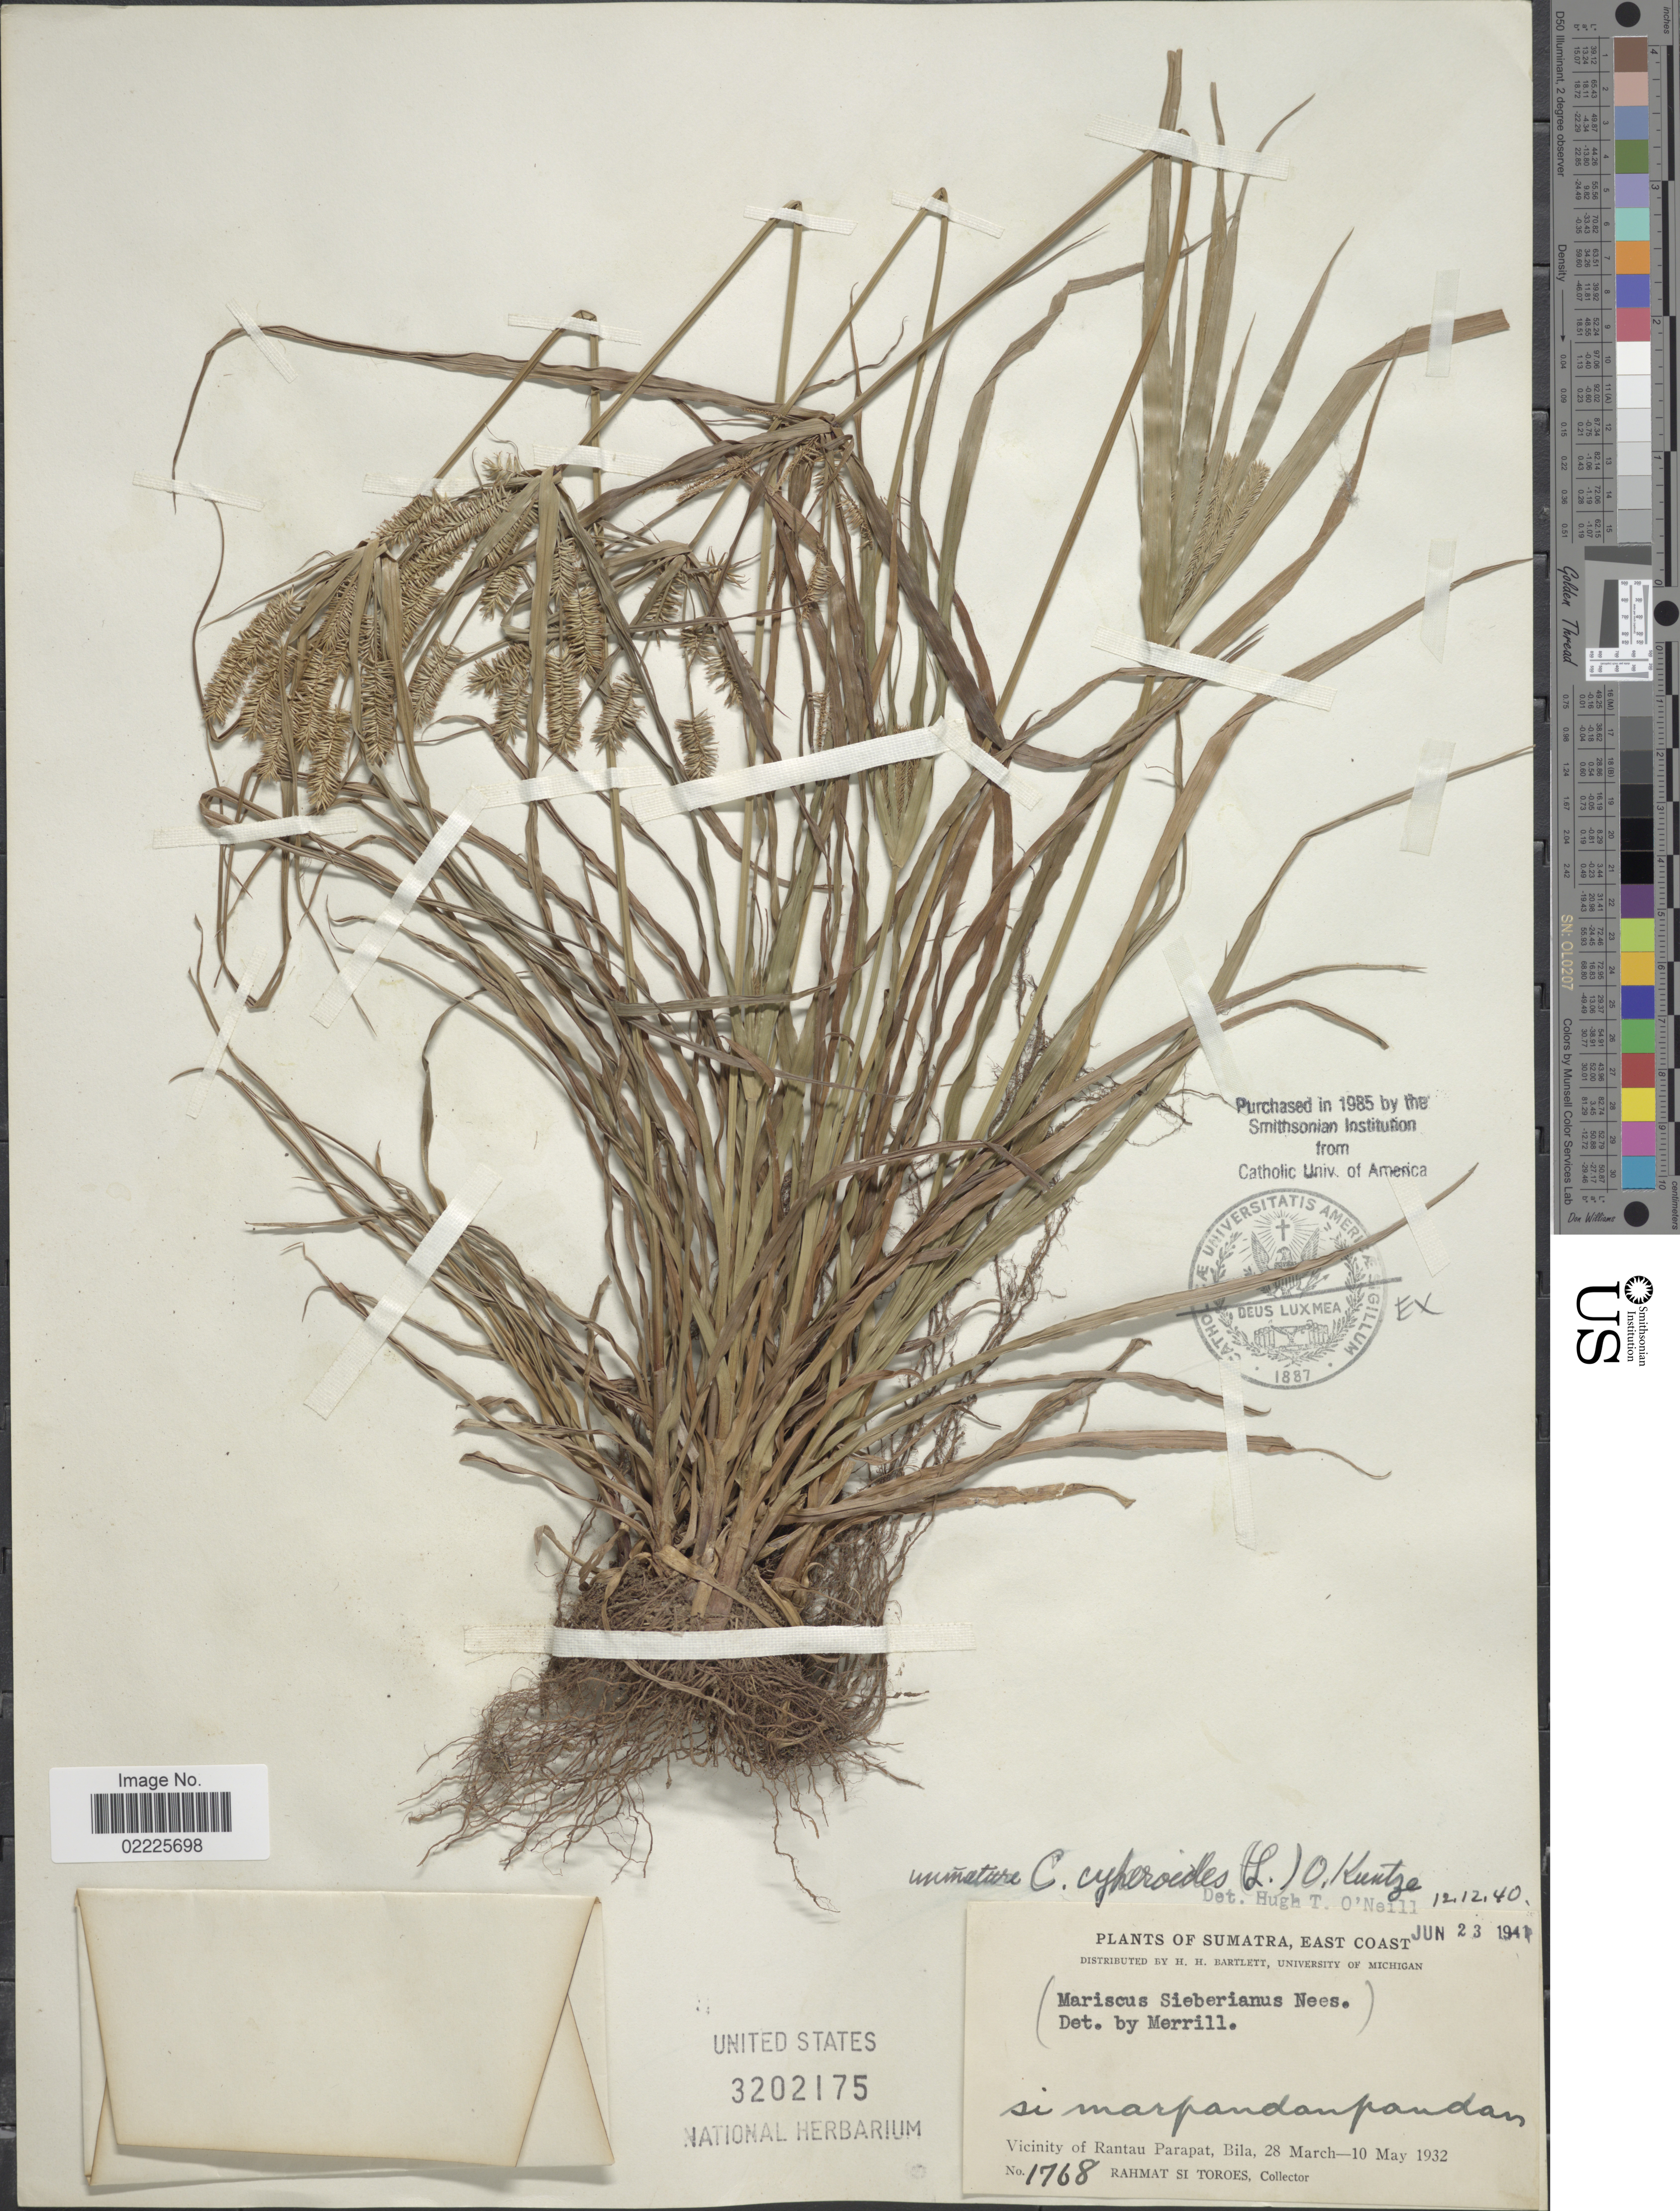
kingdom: Plantae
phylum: Tracheophyta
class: Liliopsida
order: Poales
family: Cyperaceae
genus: Cyperus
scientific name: Cyperus cyperoides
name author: (L.) Kuntze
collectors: Rahmat Si Boeea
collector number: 1768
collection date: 1932-03-28/1932-05-10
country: Indonesia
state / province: Sumatra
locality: East Coast, si marpandanpandan, Vicinity of Parapat, Bila.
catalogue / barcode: US 3202175